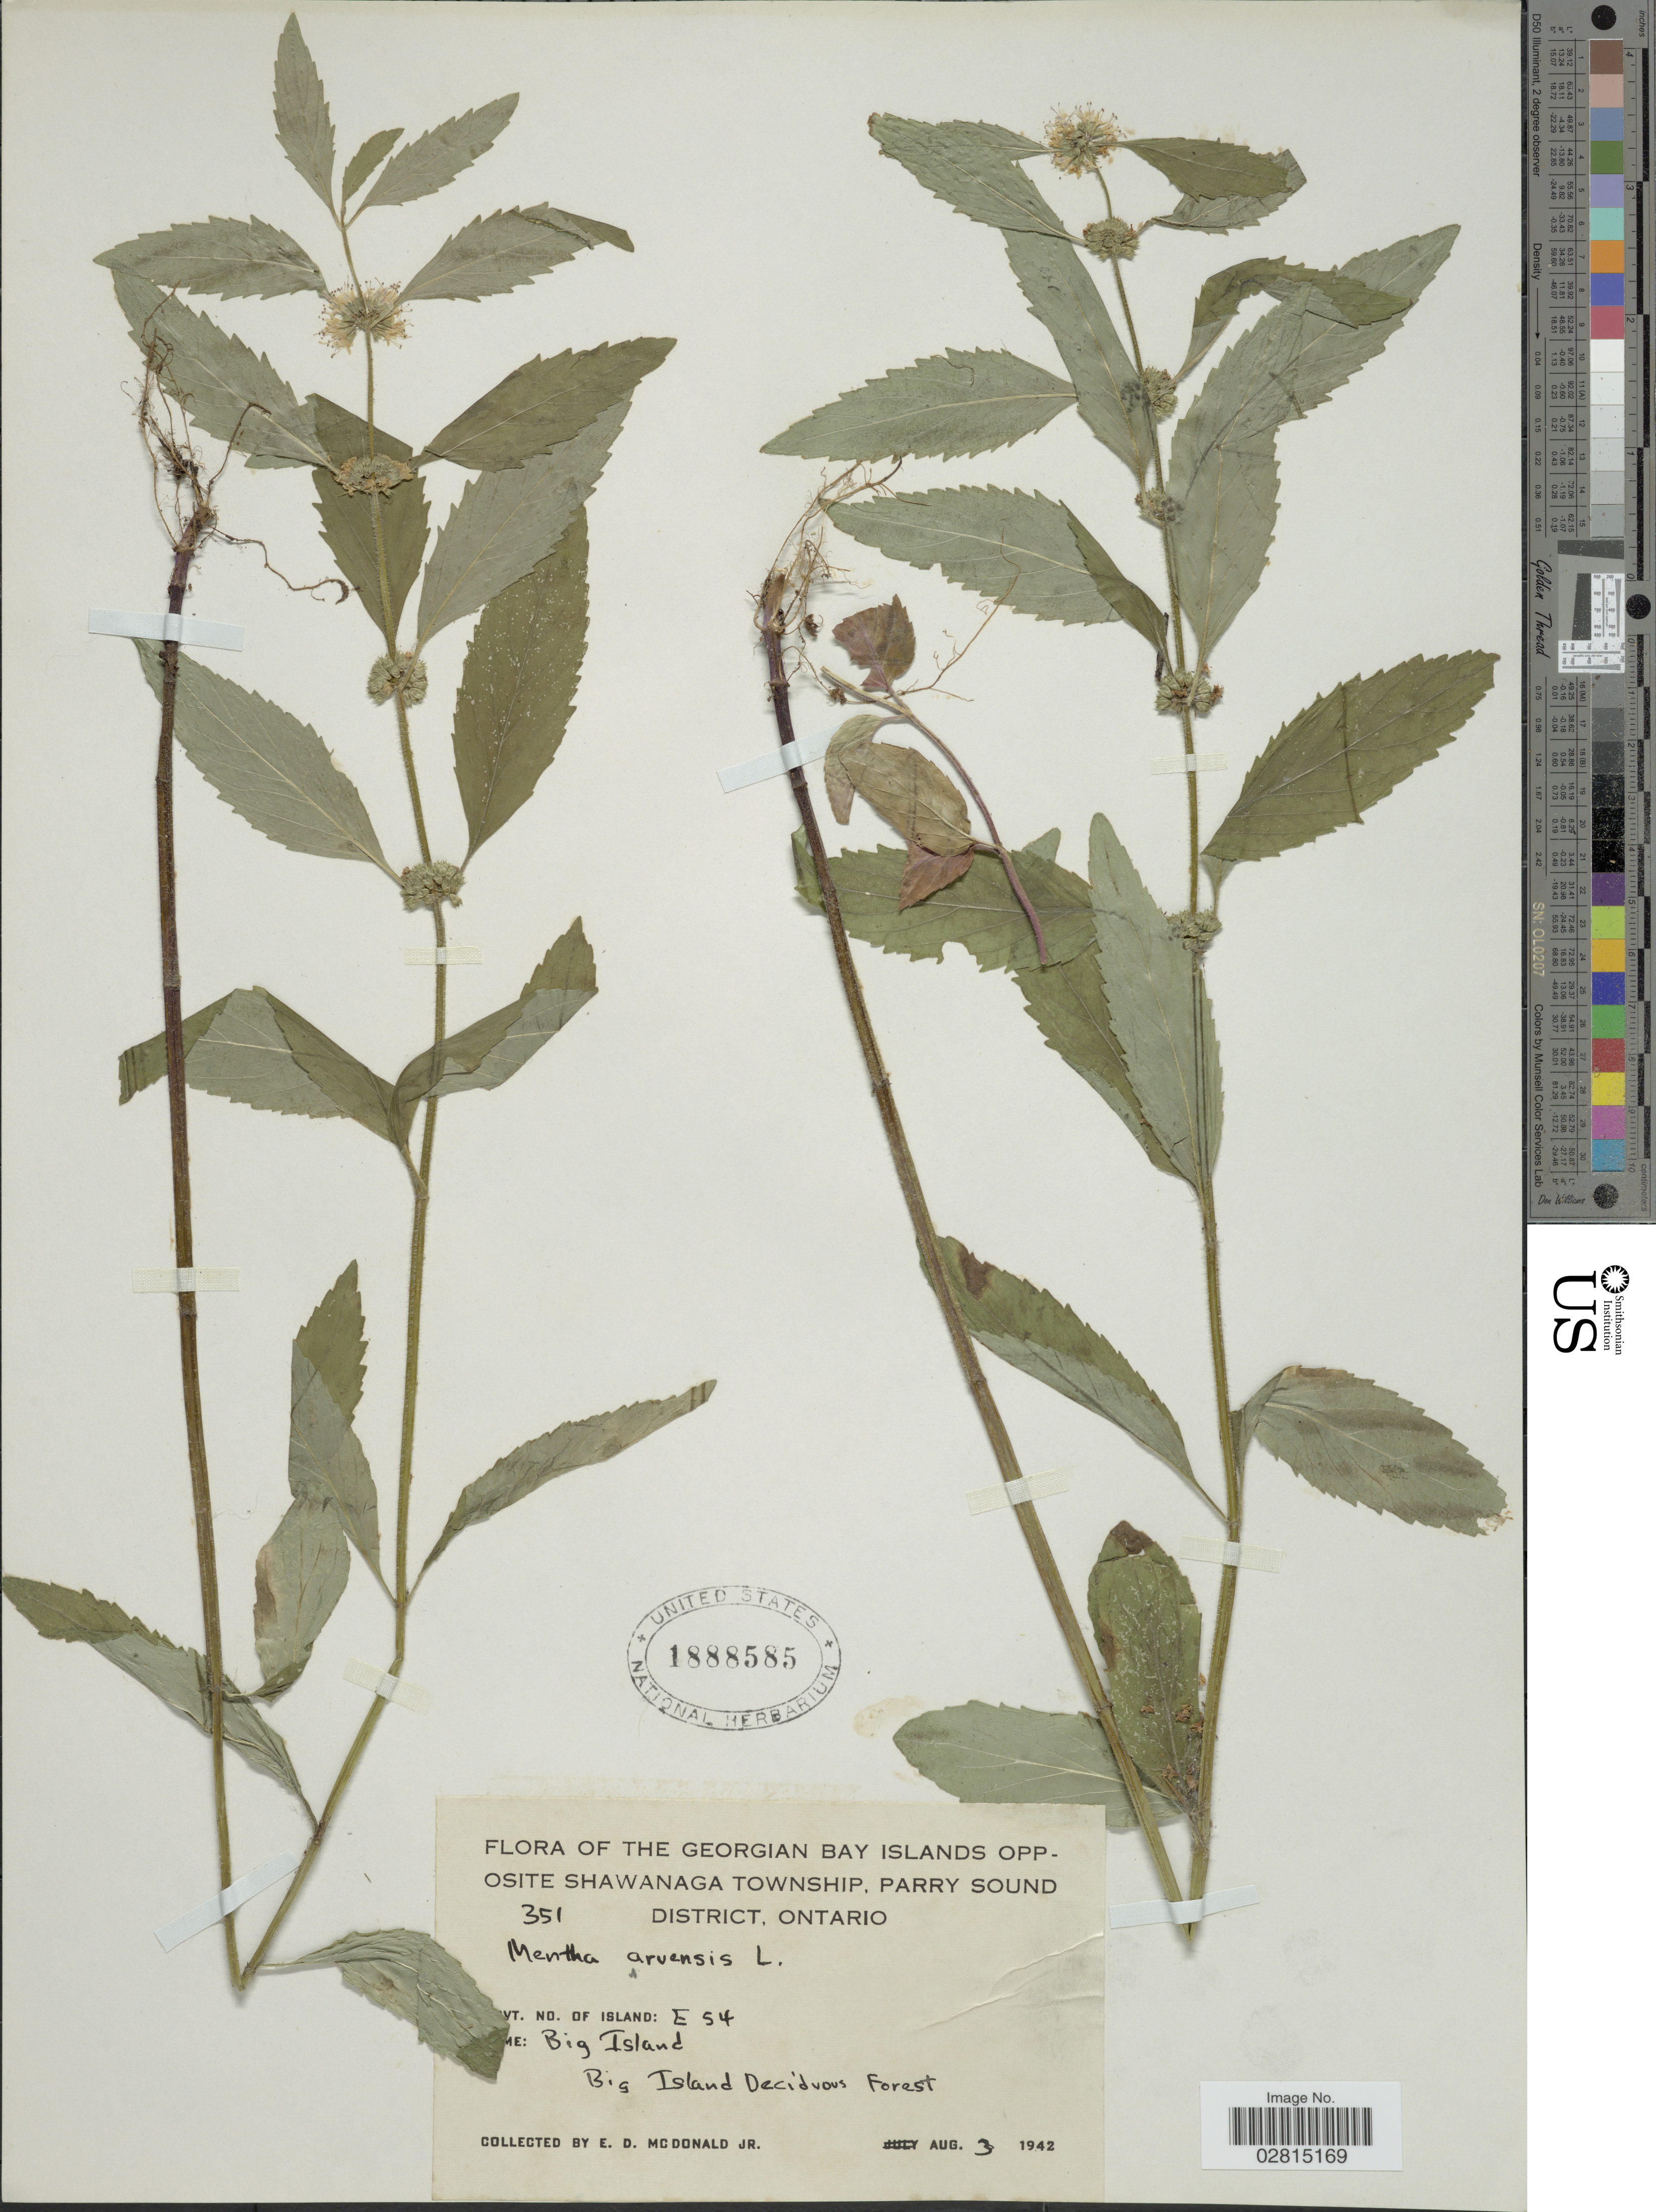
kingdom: Plantae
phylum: Tracheophyta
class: Magnoliopsida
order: Lamiales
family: Lamiaceae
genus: Mentha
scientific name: Mentha arvensis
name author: L.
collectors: E. D. McDonald Jr.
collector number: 351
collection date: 1942-08-03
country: Canada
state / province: Ontario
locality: The Georgian Bay Islands opposite Shawanaga Township, Parry Sound District, Govt. no. of island: E54, Big Island.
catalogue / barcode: US 1888585